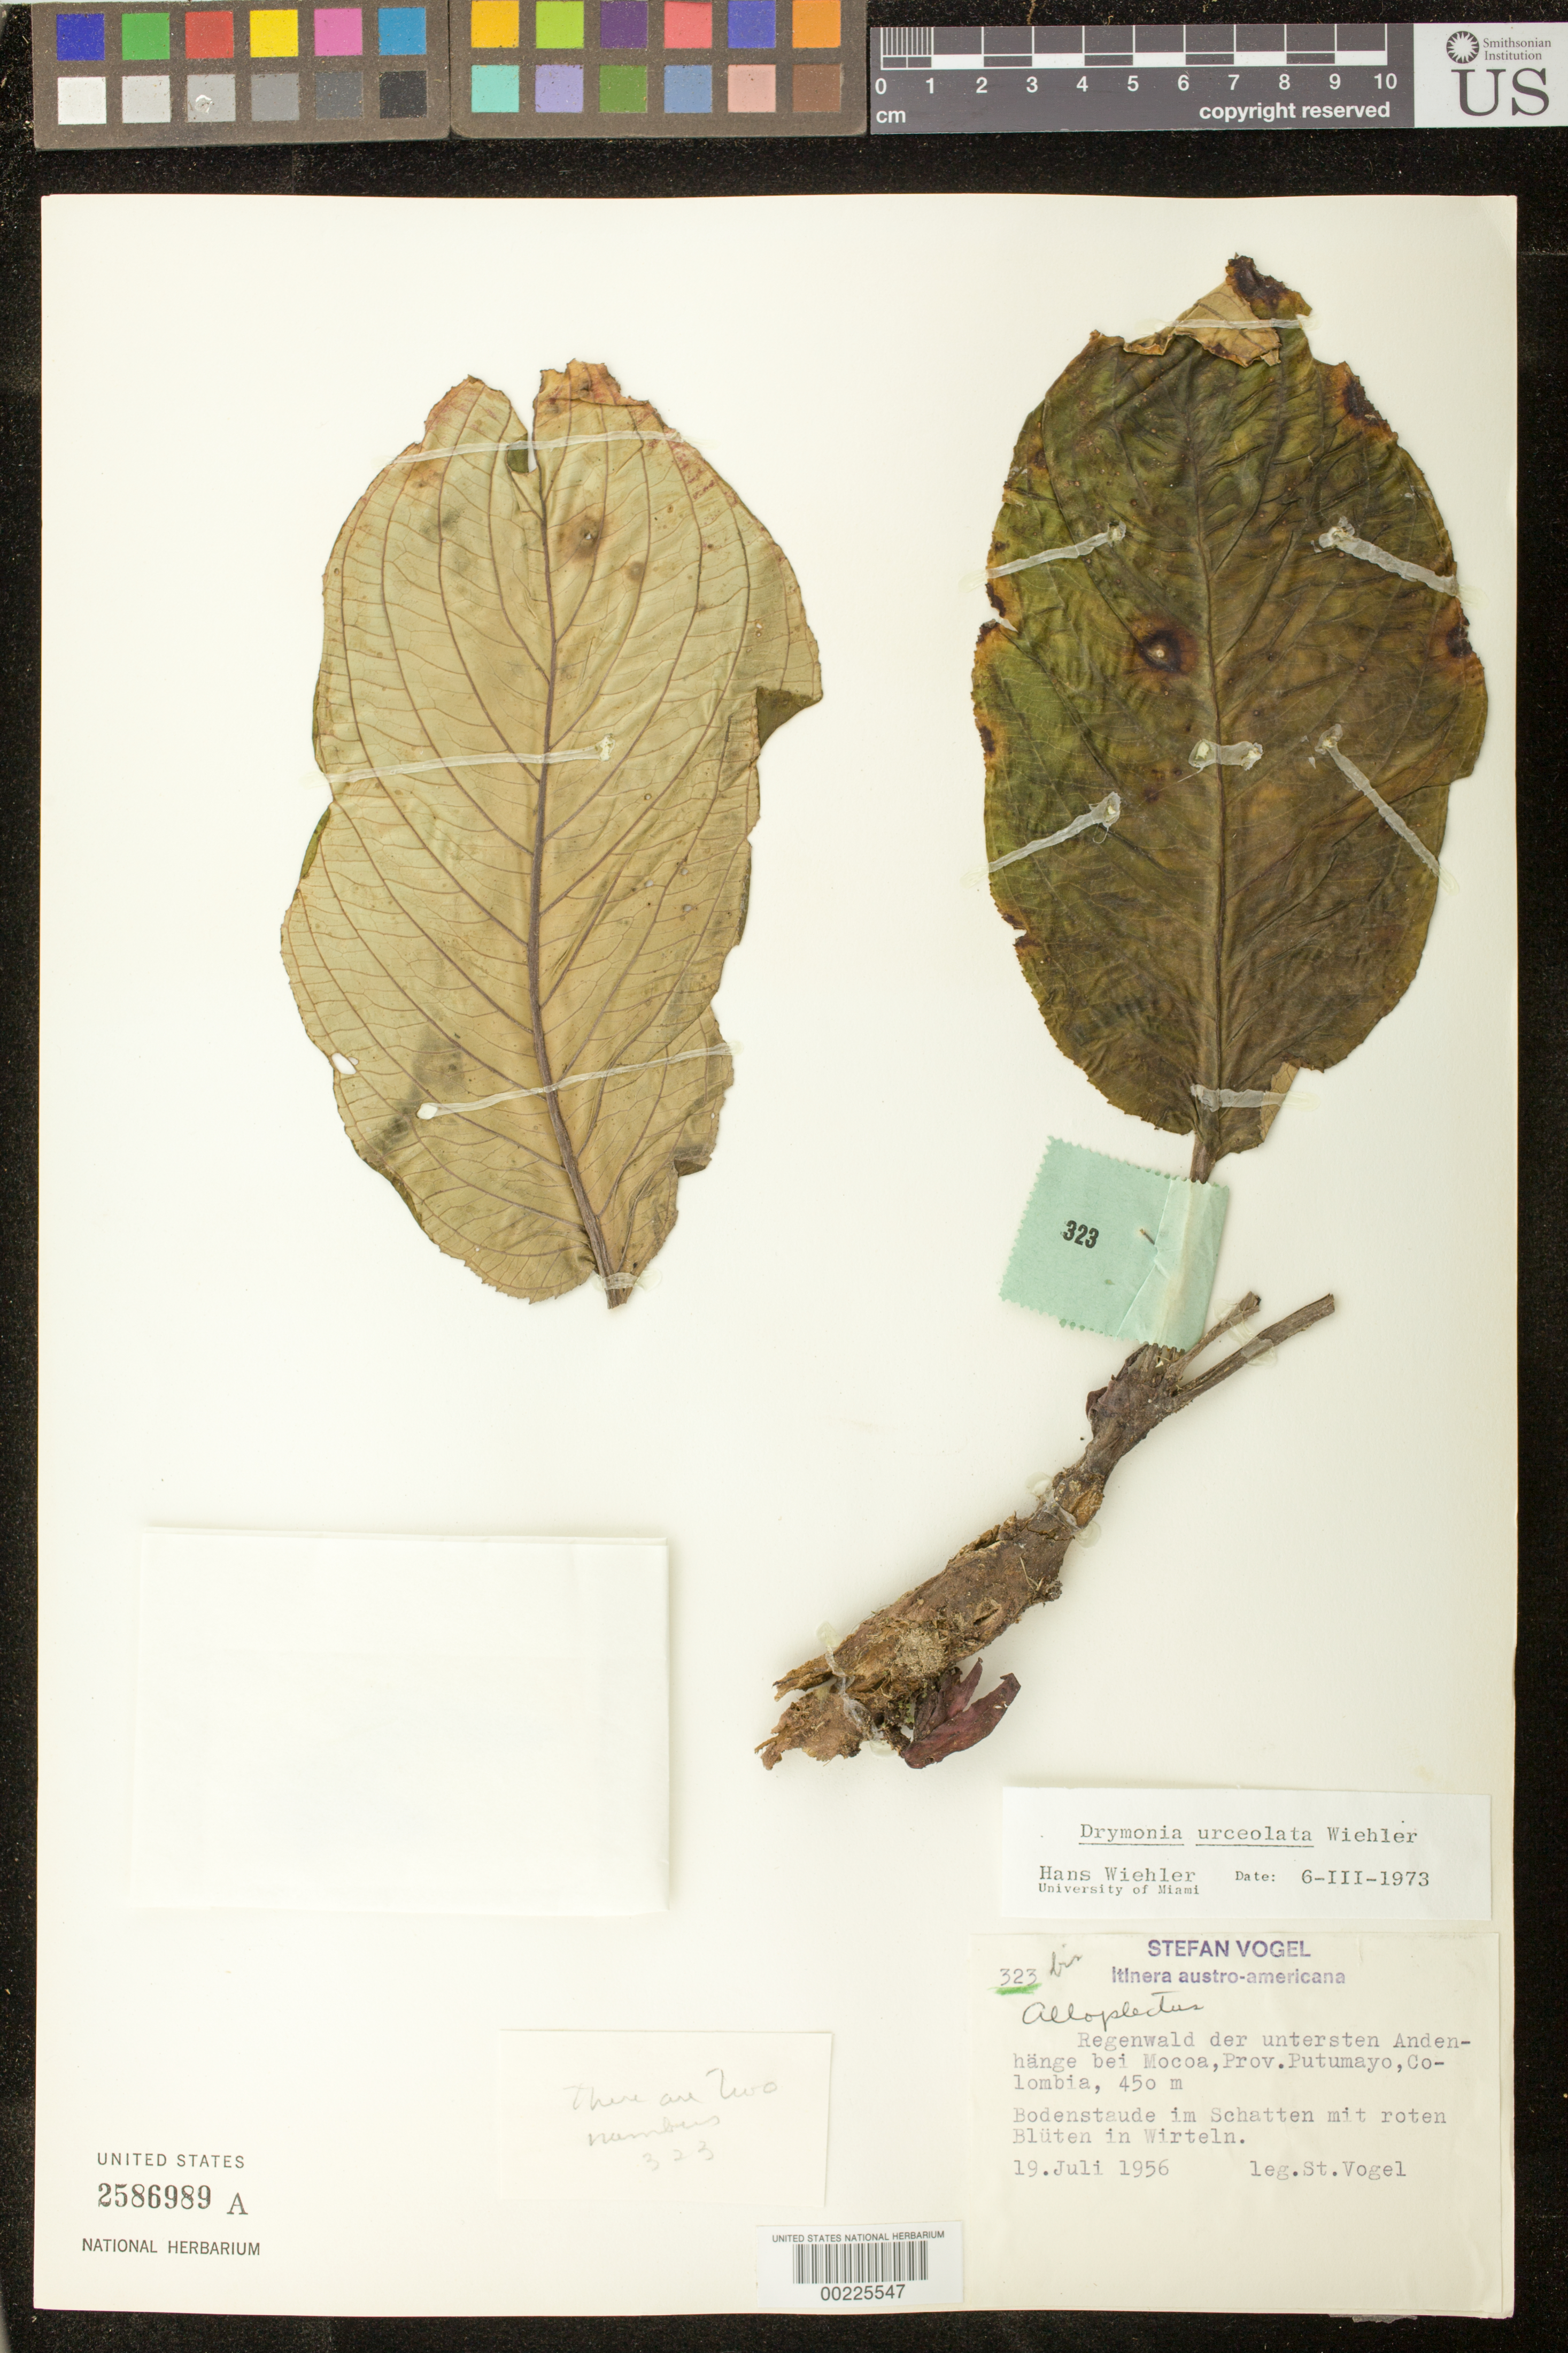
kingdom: Plantae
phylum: Tracheophyta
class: Magnoliopsida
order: Lamiales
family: Gesneriaceae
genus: Drymonia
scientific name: Drymonia urceolata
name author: Wiehler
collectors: S. Vogel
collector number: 323 bis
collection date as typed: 19 Jul 1956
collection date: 1956-07-19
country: Colombia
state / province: Putumayo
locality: By Mocoa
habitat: Rainforest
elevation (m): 450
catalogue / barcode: US 2586989A